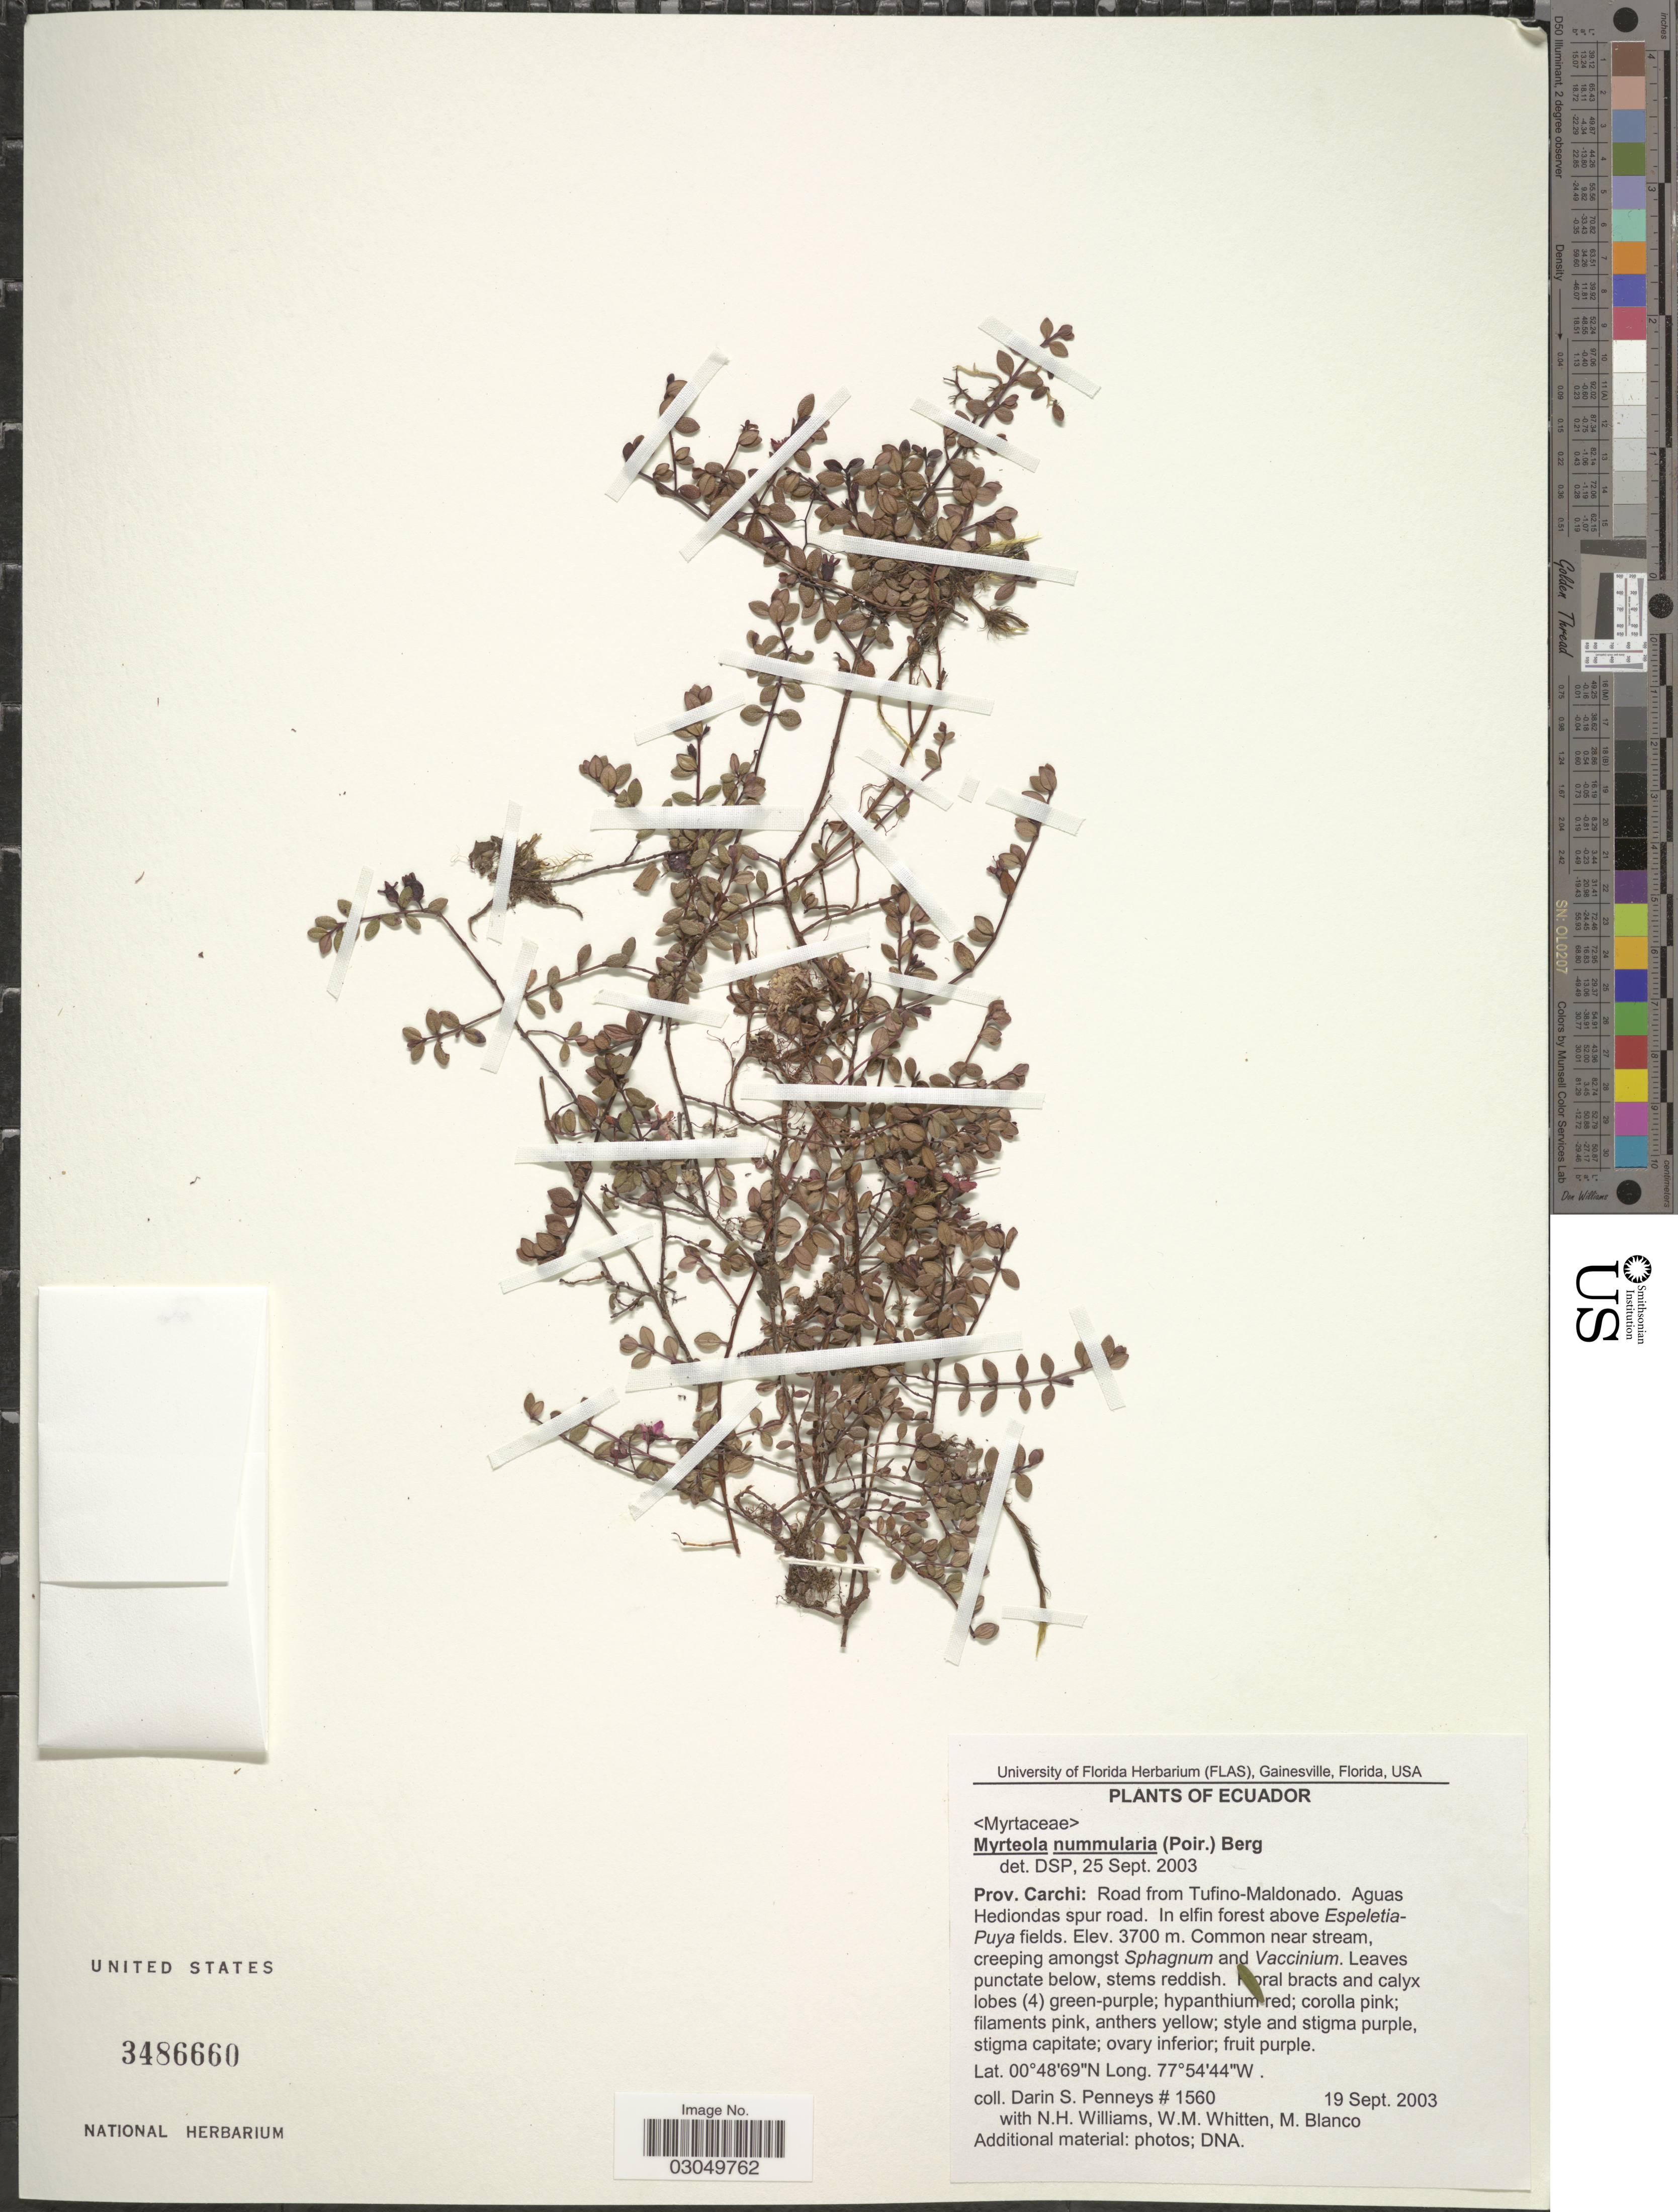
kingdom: Plantae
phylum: Tracheophyta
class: Magnoliopsida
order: Myrtales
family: Myrtaceae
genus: Myrteola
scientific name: Myrteola nummularia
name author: (Lam.) O. Berg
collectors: D. S. Penneys, N. H. Williams, W. M. Whitten & M. Blanco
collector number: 1560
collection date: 2003-09-19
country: Ecuador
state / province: Carchi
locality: Road from Tufino-Maldonado. Aguas Hediondas spur road.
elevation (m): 3700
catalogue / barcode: US 3486660